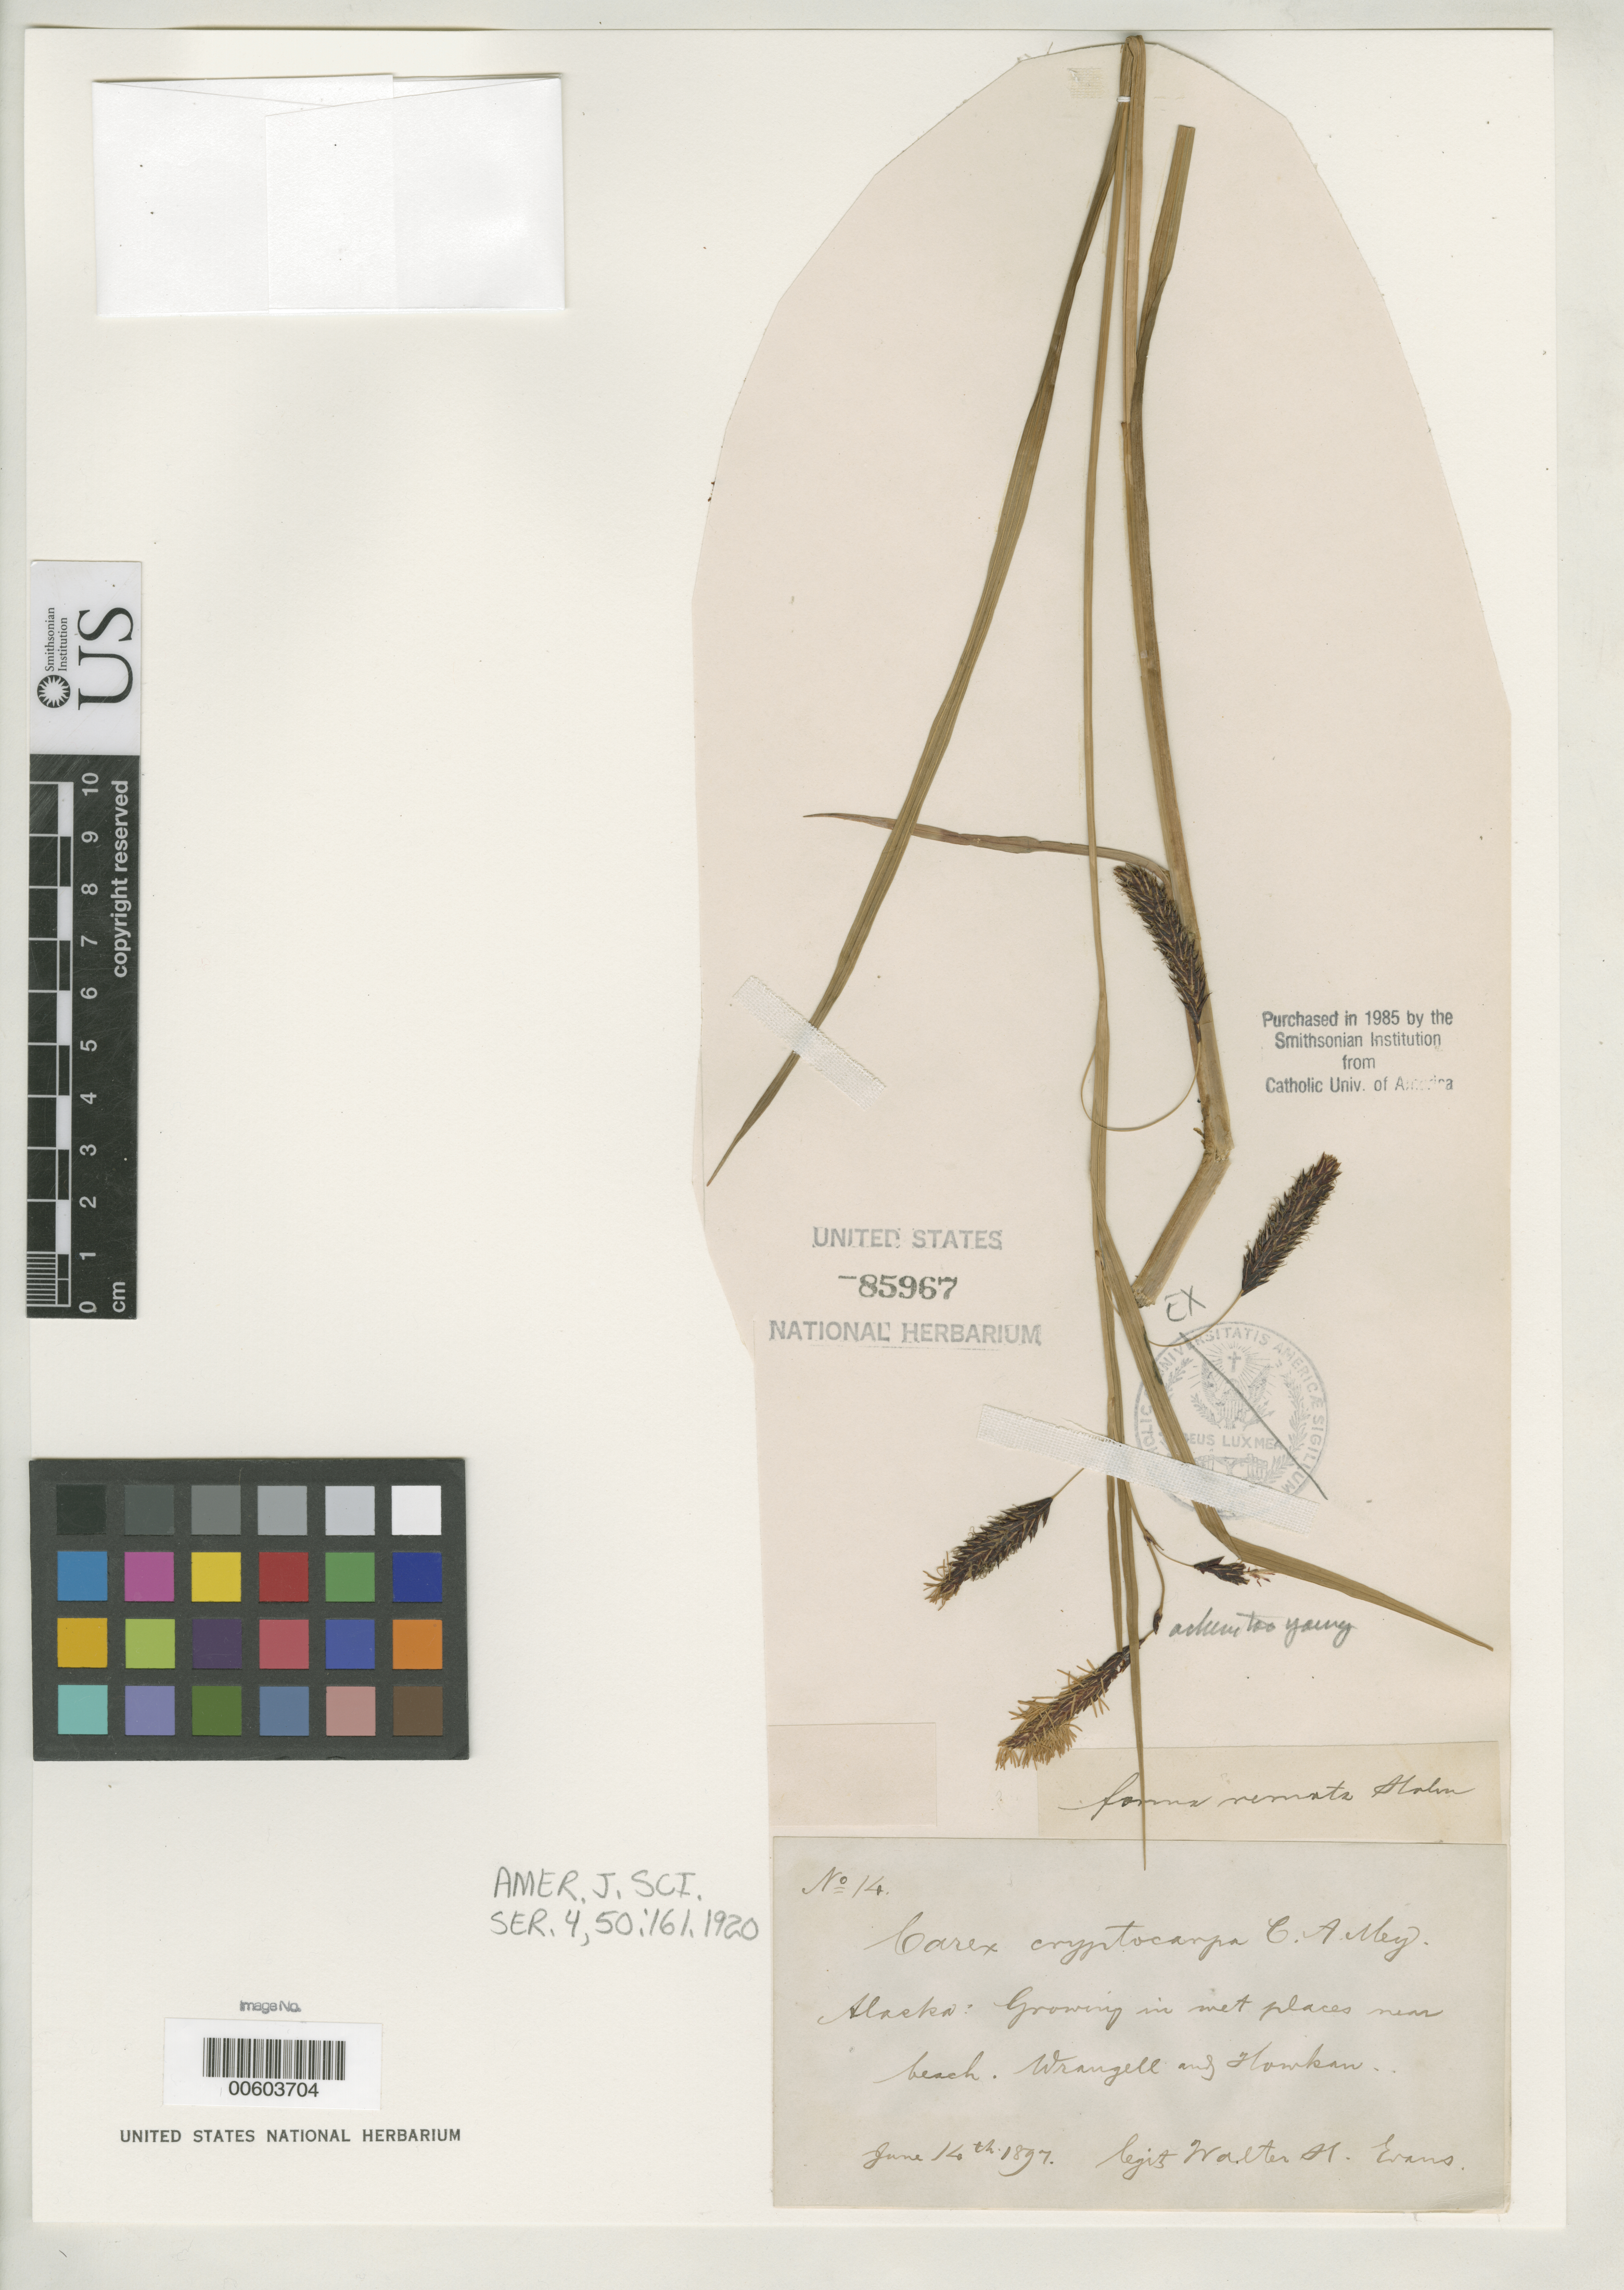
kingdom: Plantae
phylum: Tracheophyta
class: Liliopsida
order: Poales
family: Cyperaceae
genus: Carex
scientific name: Carex cryptocarpa var. remota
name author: Holm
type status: Isosyntype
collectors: W. H. Evans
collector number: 14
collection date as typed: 14 Jun 1897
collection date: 1897-06-14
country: United States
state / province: Alaska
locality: Wrangell and Howkan.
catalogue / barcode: US 85967